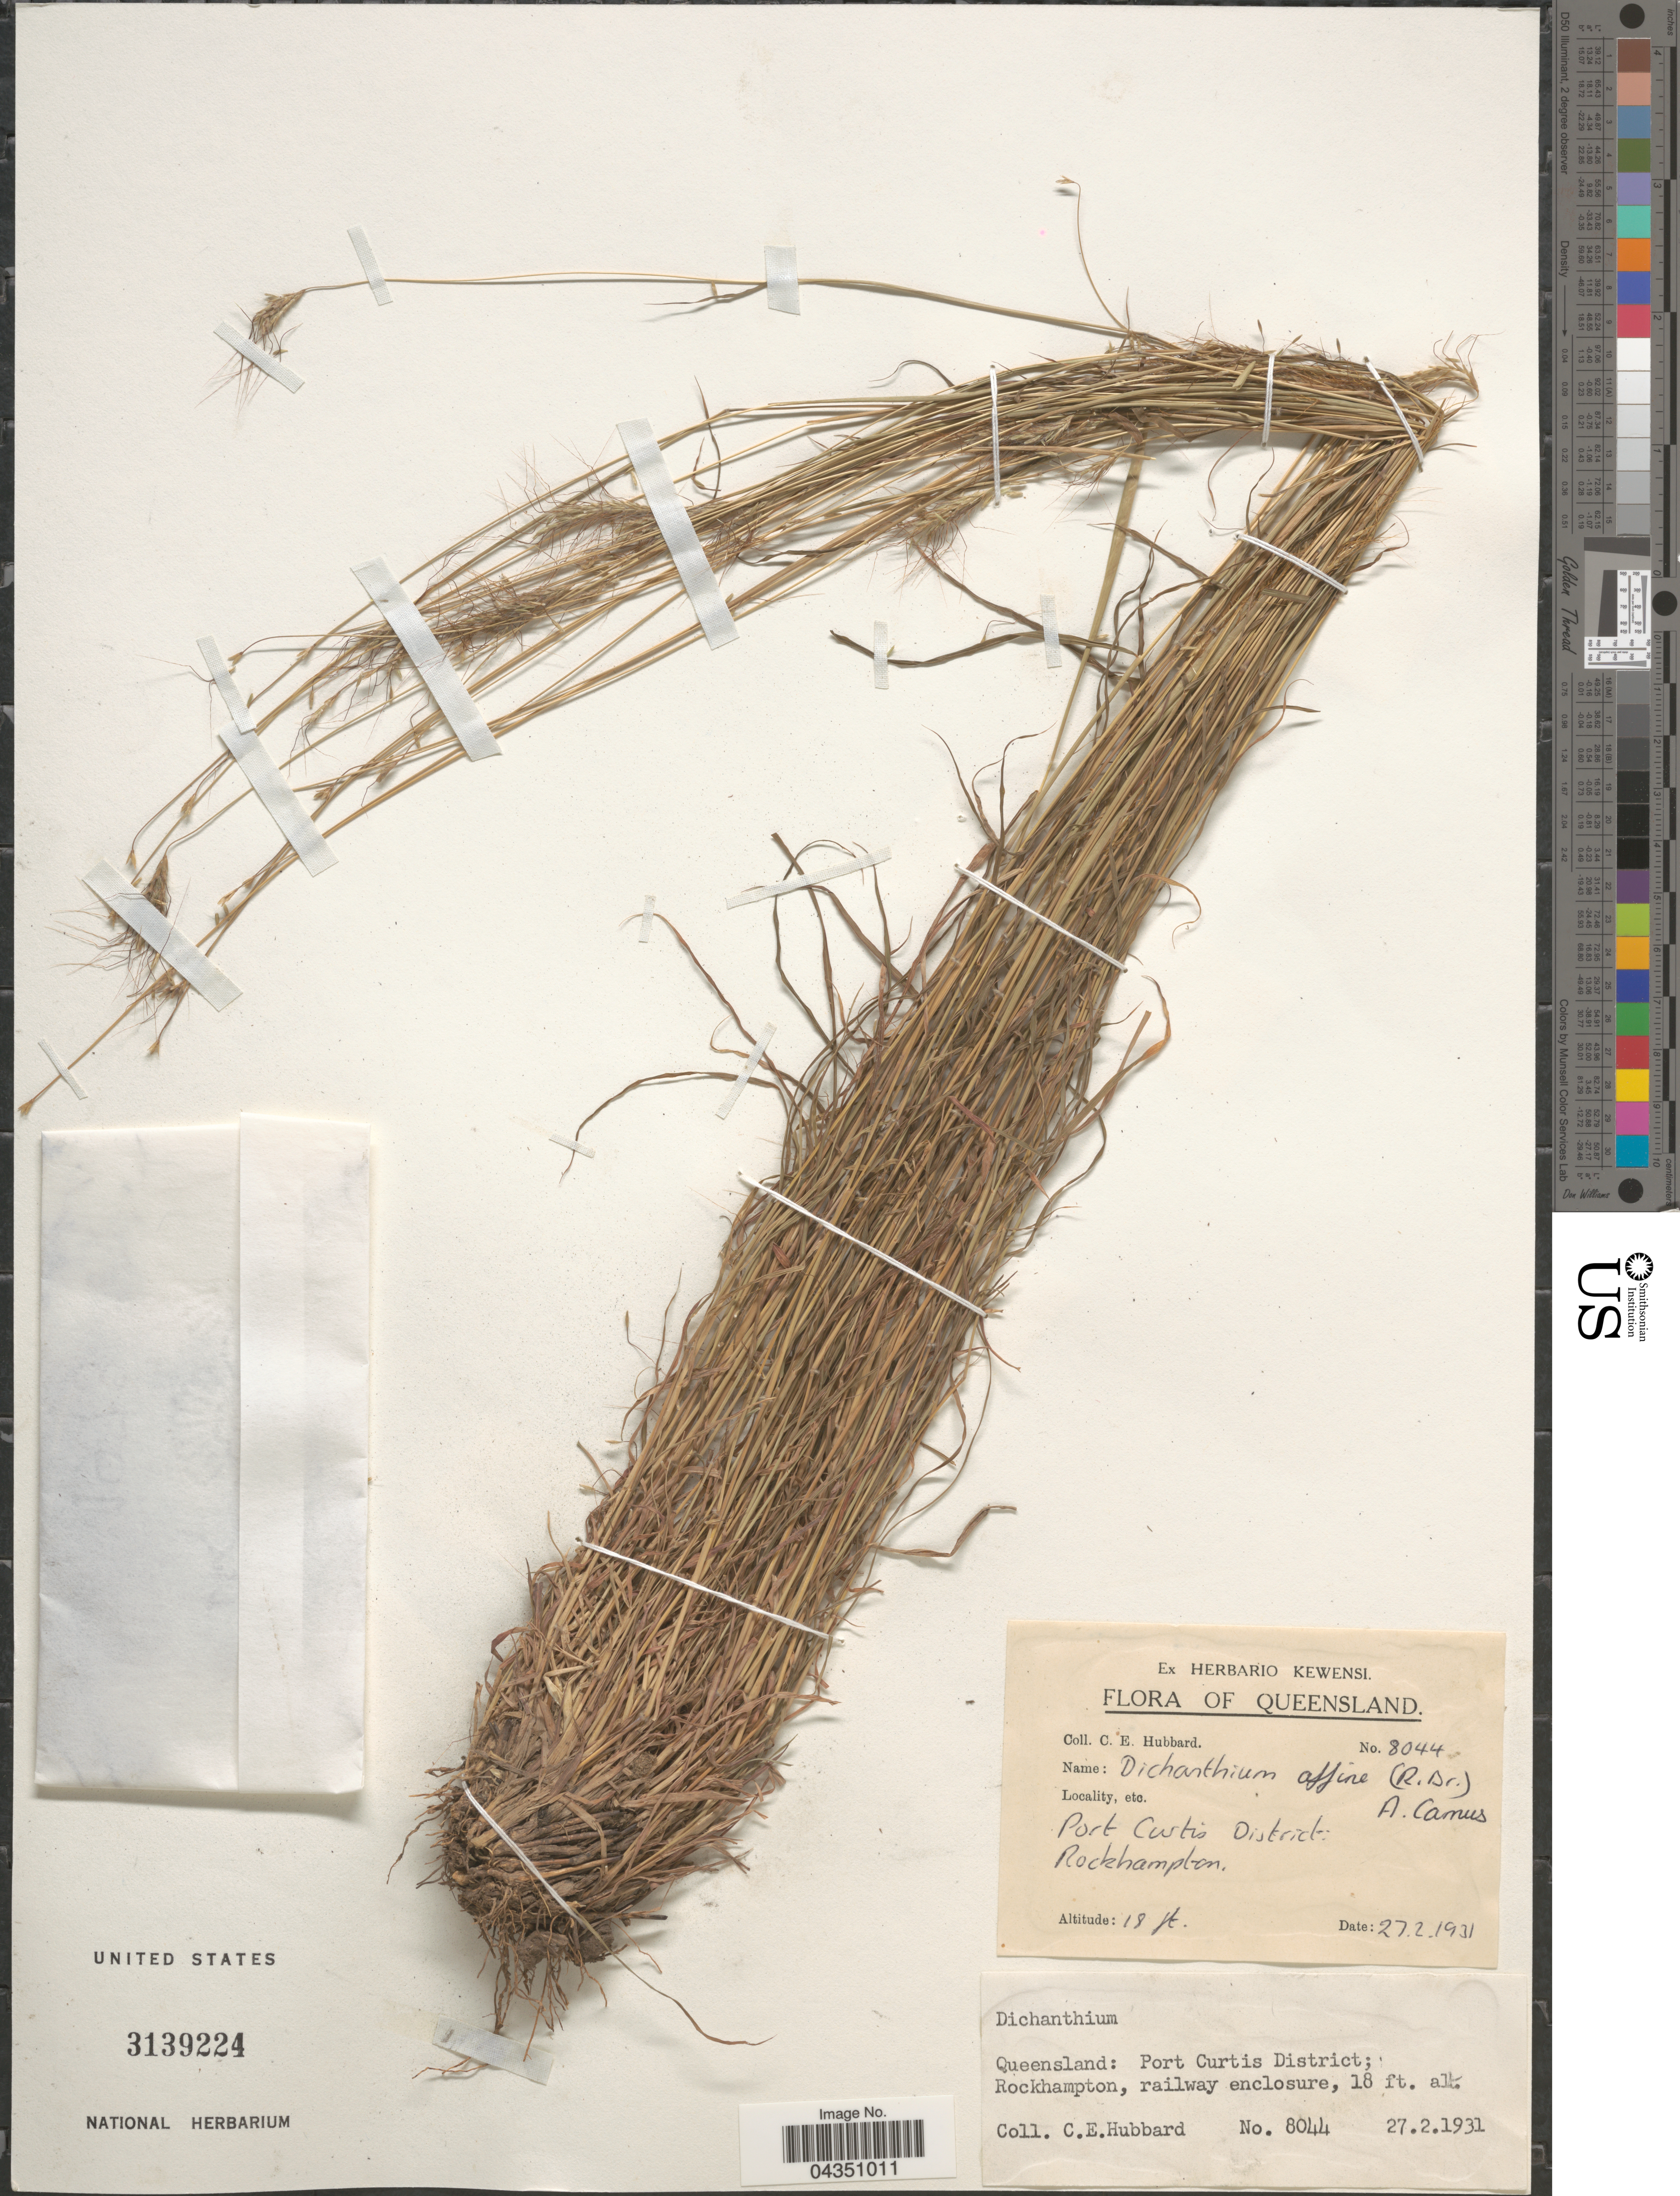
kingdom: Plantae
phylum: Tracheophyta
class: Liliopsida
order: Poales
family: Poaceae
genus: Dichanthium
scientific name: Dichanthium affine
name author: (R. Br.) A. Camus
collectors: C. E. Hubbard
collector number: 8044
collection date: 1931-02-27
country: Australia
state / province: Queensland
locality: Port Curtis District: Rockhampton. Railway enclosure.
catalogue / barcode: US 3139224